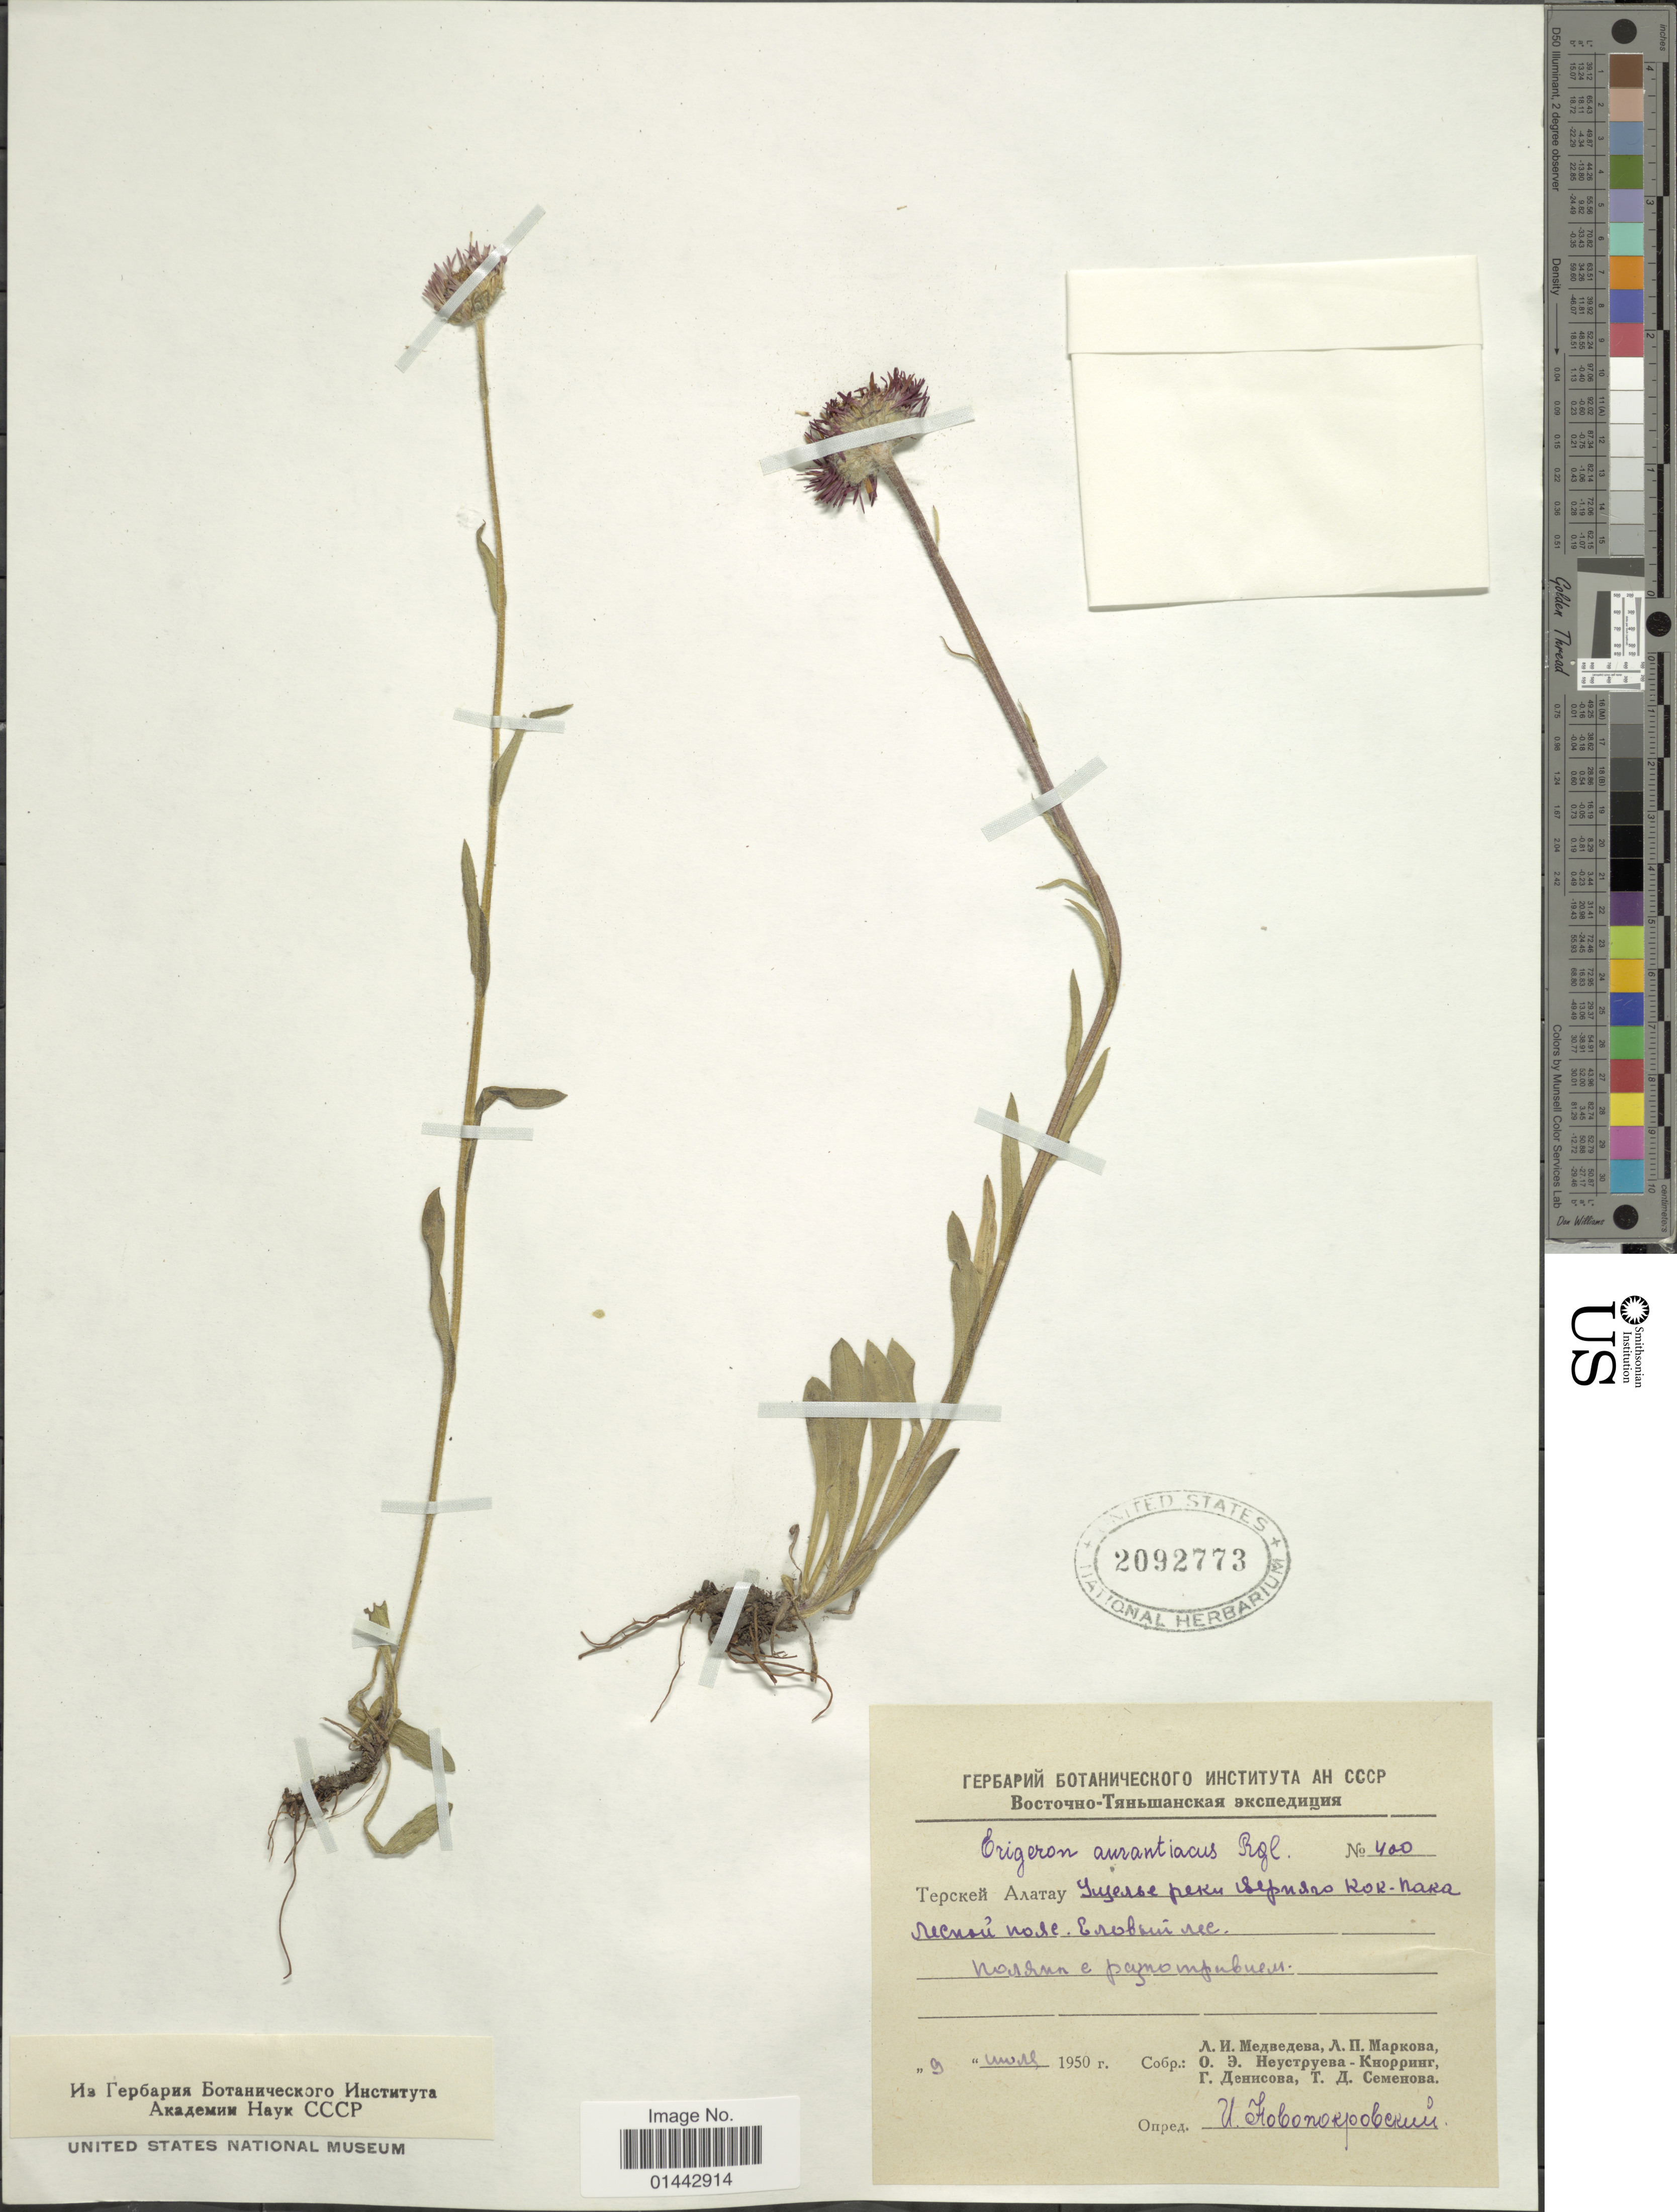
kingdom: Plantae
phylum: Tracheophyta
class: Magnoliopsida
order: Asterales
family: Asteraceae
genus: Erigeron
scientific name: Erigeron aurantiacus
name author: Regel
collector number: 400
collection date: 1950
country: Kyrgyzstan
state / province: Ysyk-Kol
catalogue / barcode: US 2092773